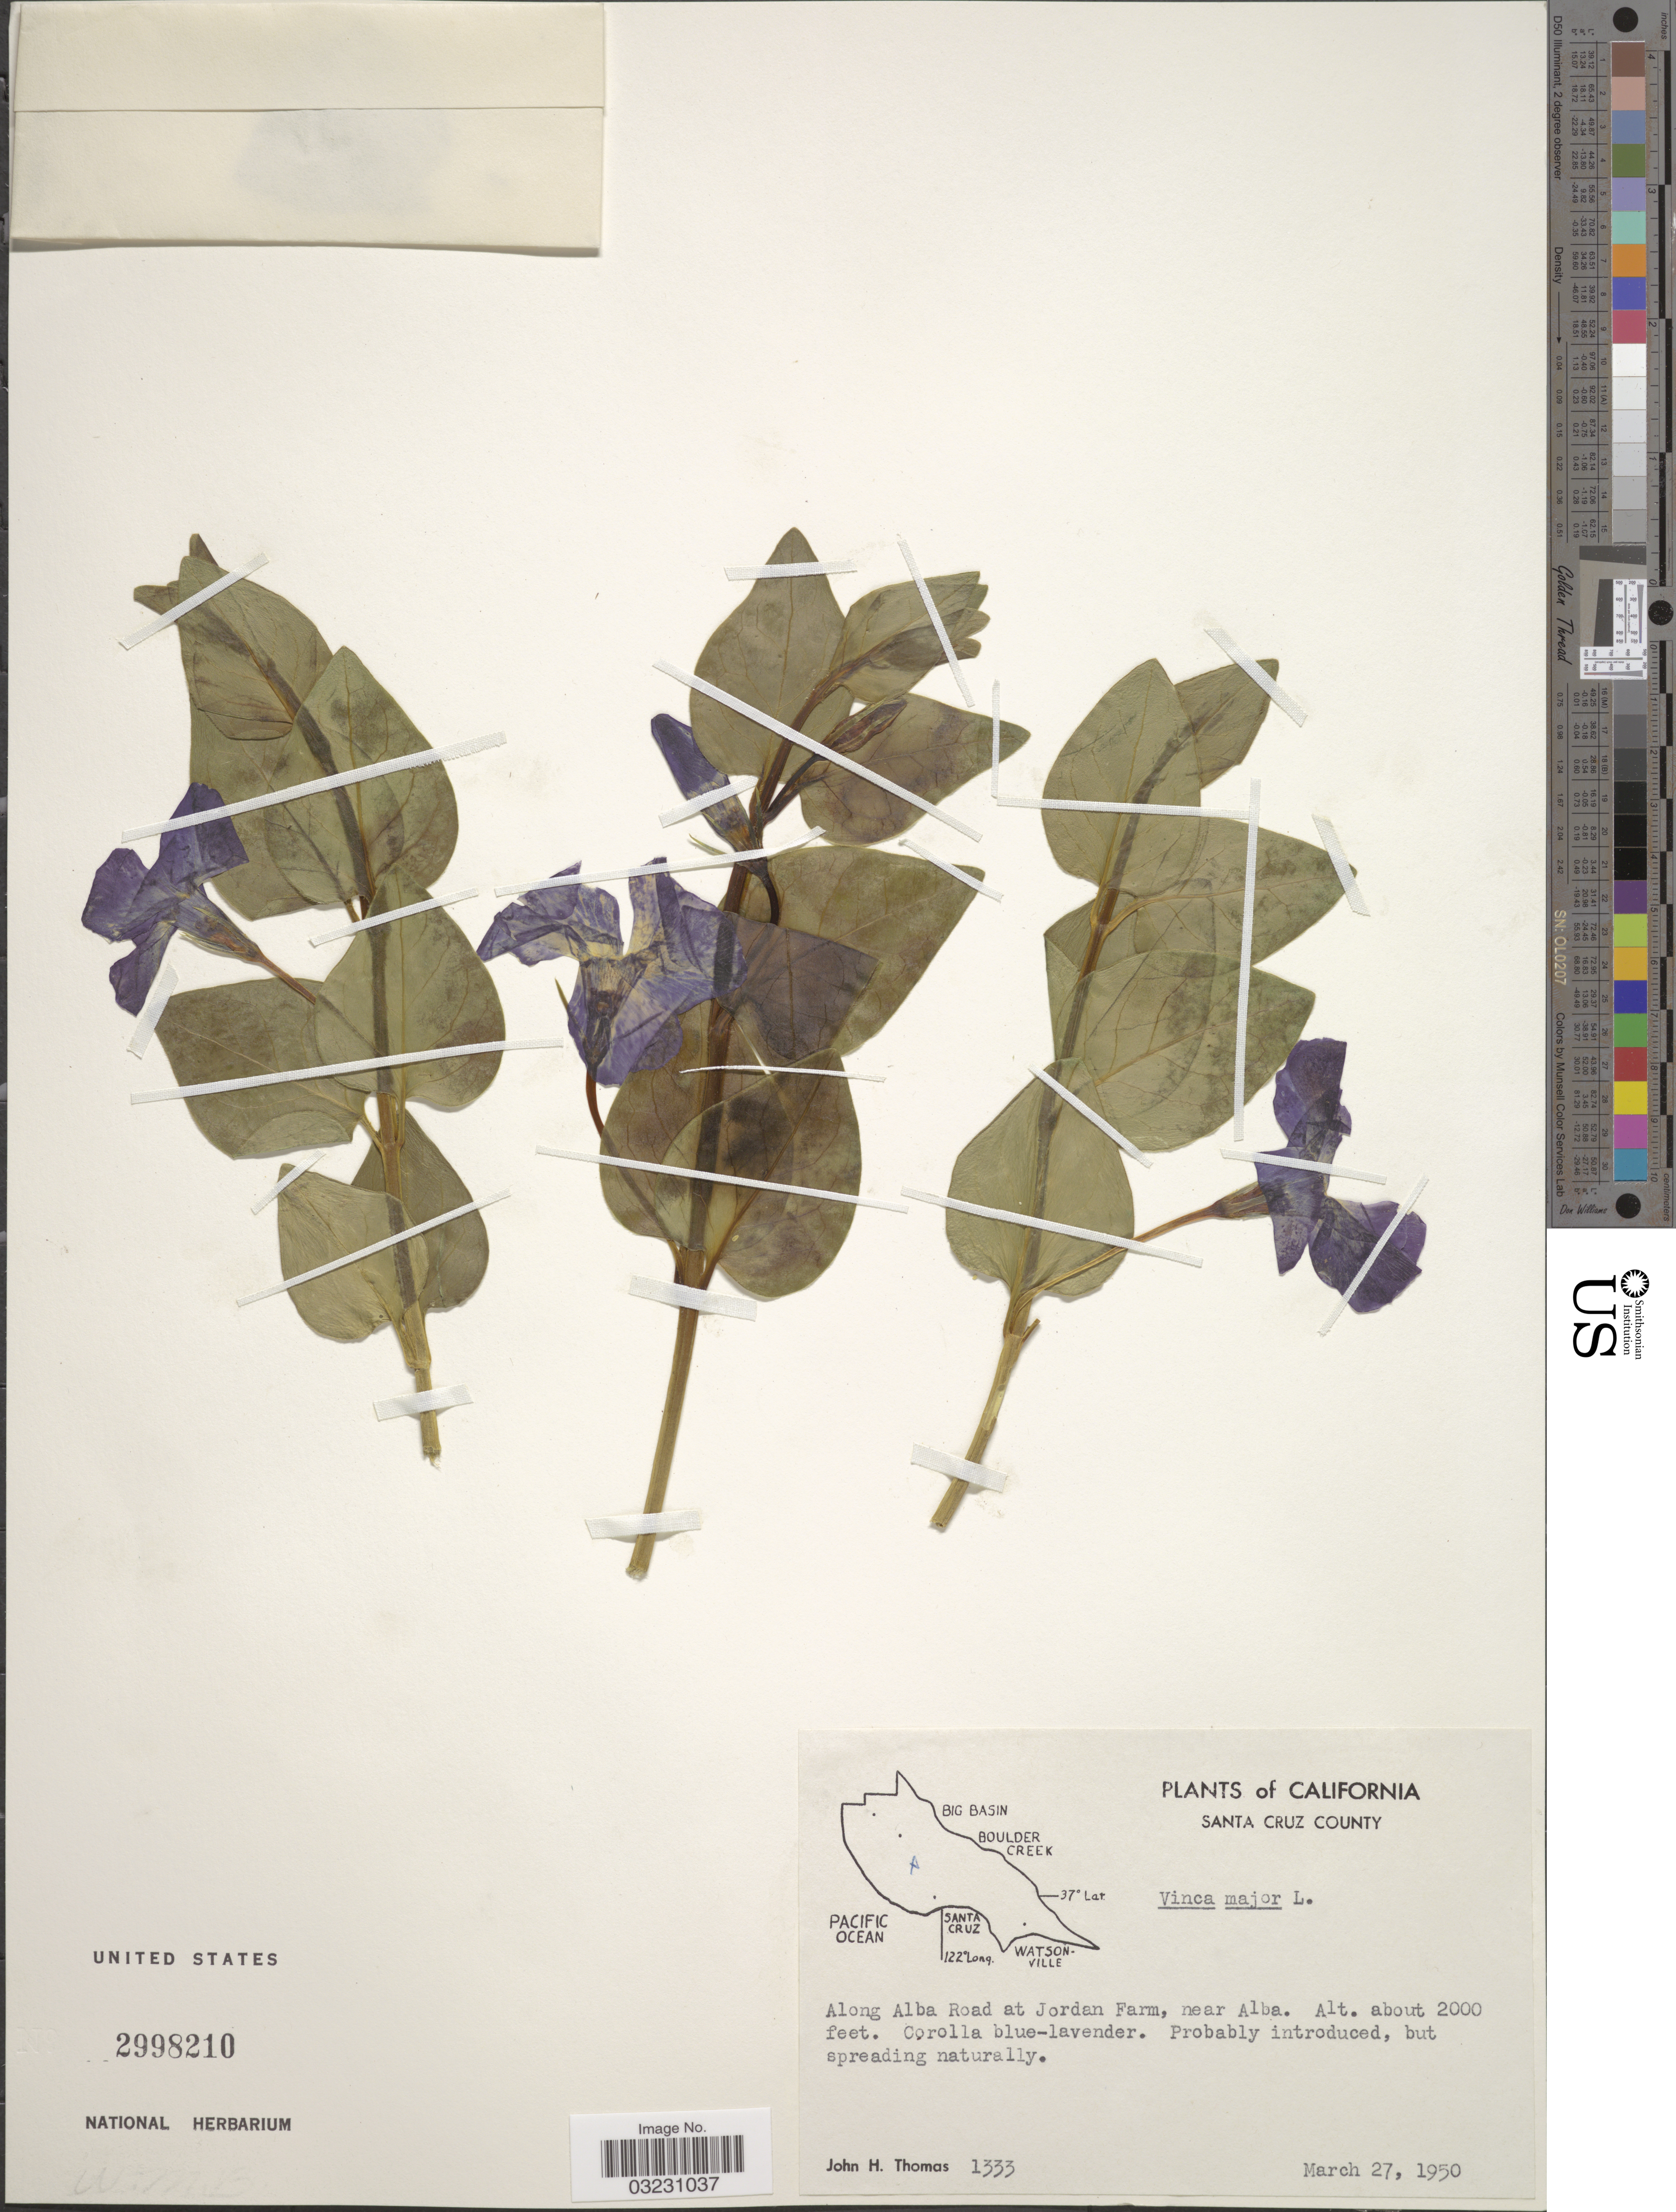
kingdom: Plantae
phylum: Tracheophyta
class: Magnoliopsida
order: Gentianales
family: Apocynaceae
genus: Vinca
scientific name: Vinca major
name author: L.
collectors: J. H. Thomas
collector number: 1333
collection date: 1950-03-27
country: United States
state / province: California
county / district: Santa Cruz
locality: Santa Cruz County. Along Alba Road at Jordan Farm, near Alba.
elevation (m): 610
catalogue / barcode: US 2998210